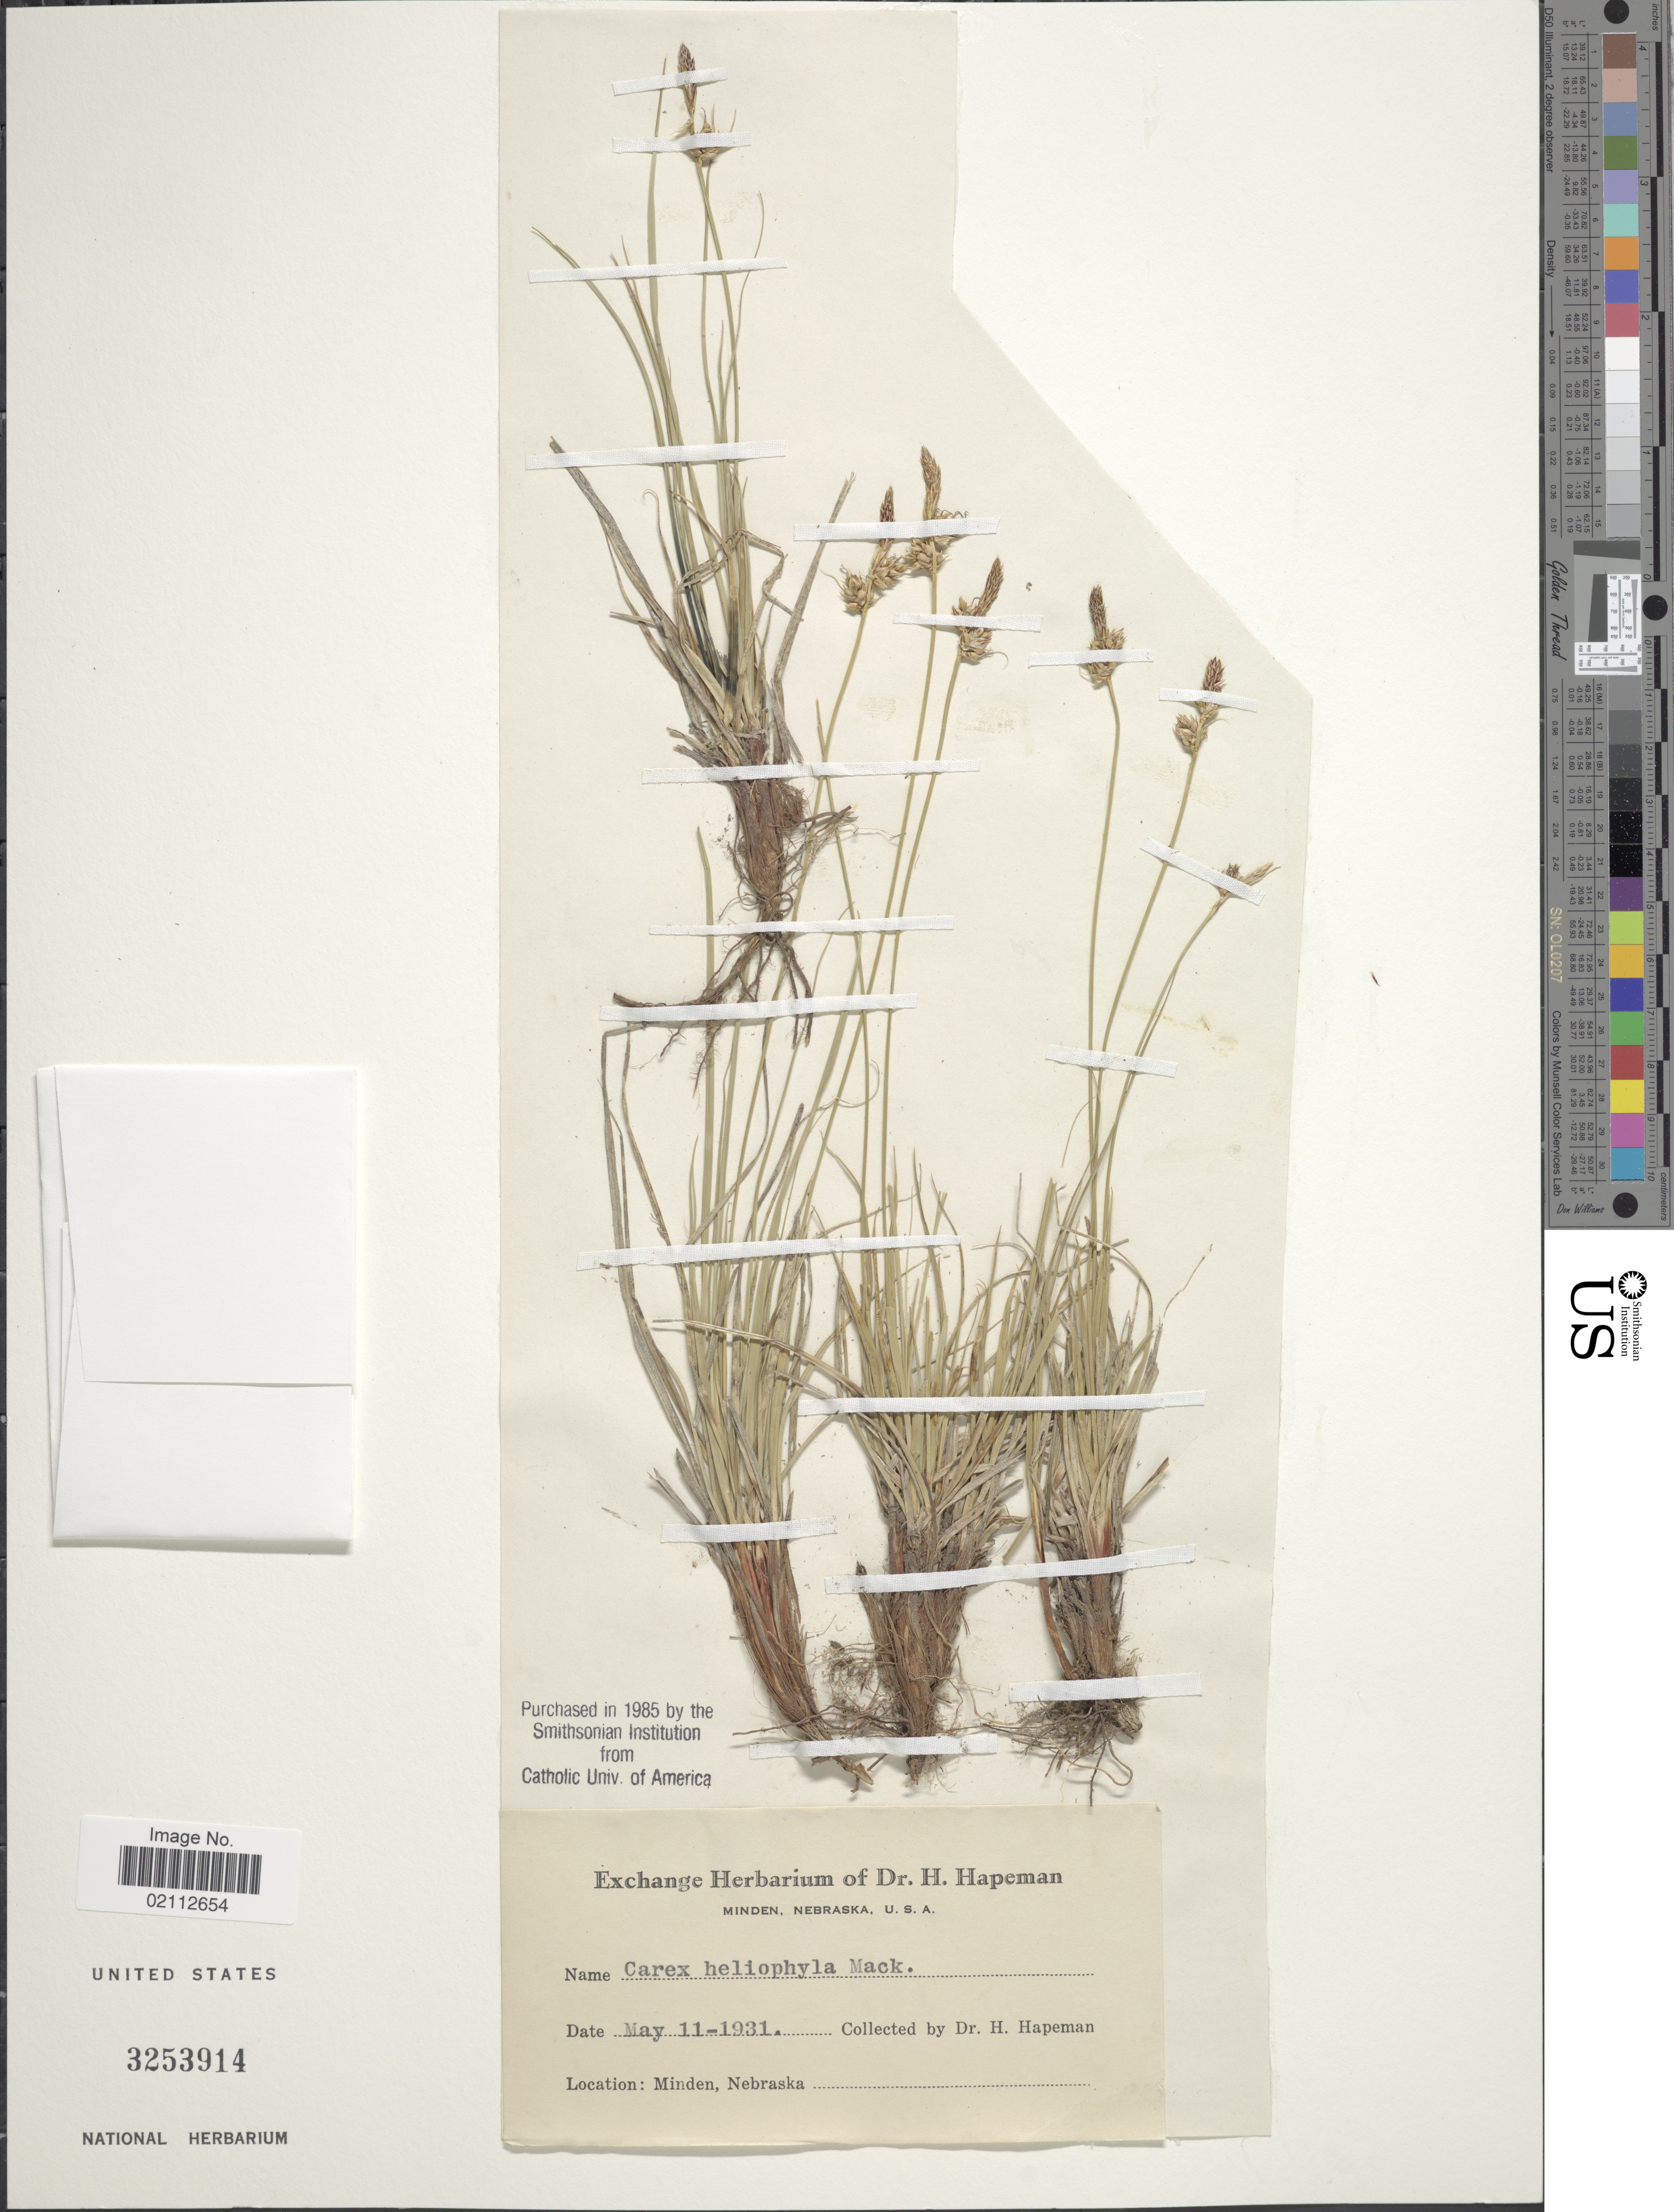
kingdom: Plantae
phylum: Tracheophyta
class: Liliopsida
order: Poales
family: Cyperaceae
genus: Carex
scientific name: Carex heliophila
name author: Mack.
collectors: H. Hapeman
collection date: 1931-05-11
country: United States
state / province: Nebraska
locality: Minden.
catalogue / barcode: US 3253914